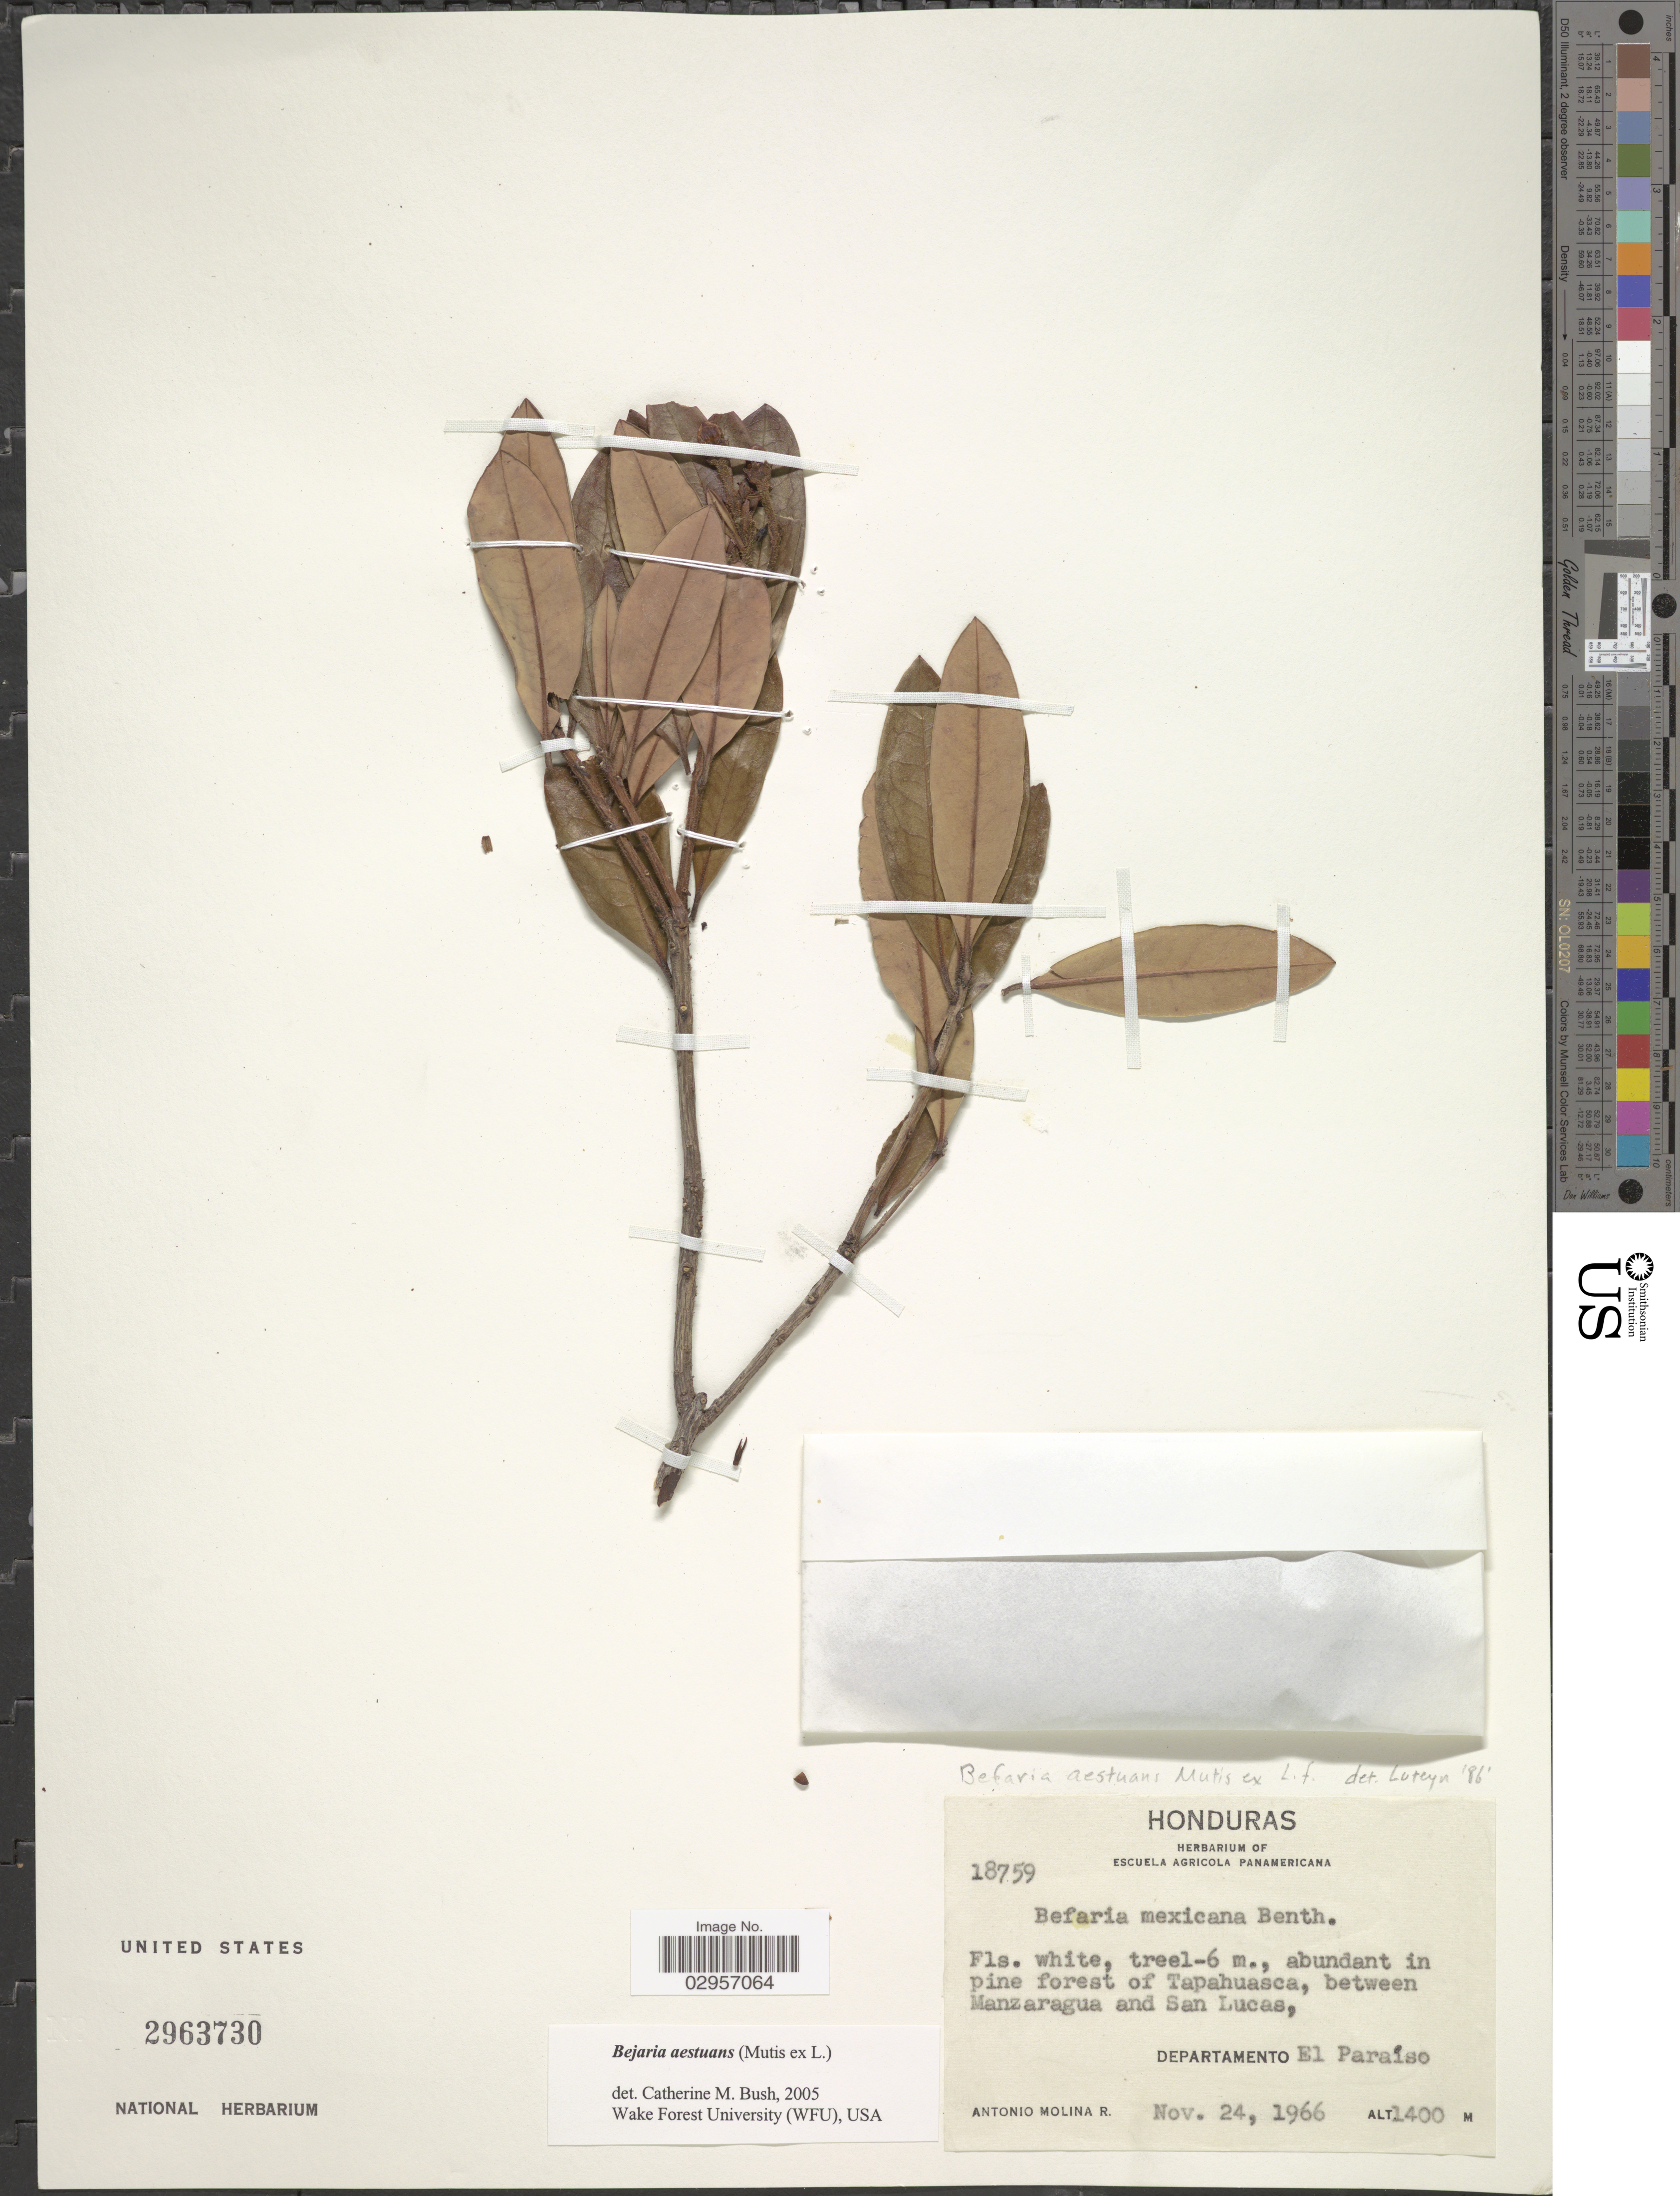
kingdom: Plantae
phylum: Tracheophyta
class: Magnoliopsida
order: Ericales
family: Ericaceae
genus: Befaria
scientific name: Befaria aestuans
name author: Mutis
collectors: A. Molina R.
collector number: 18759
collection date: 1966-11-24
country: Honduras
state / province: El Paraíso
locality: Abundant in pine foresy of Tapahuasca, between Manzaragua and San Lucas, Departamento El Paraíso.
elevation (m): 1400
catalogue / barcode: US 2963730